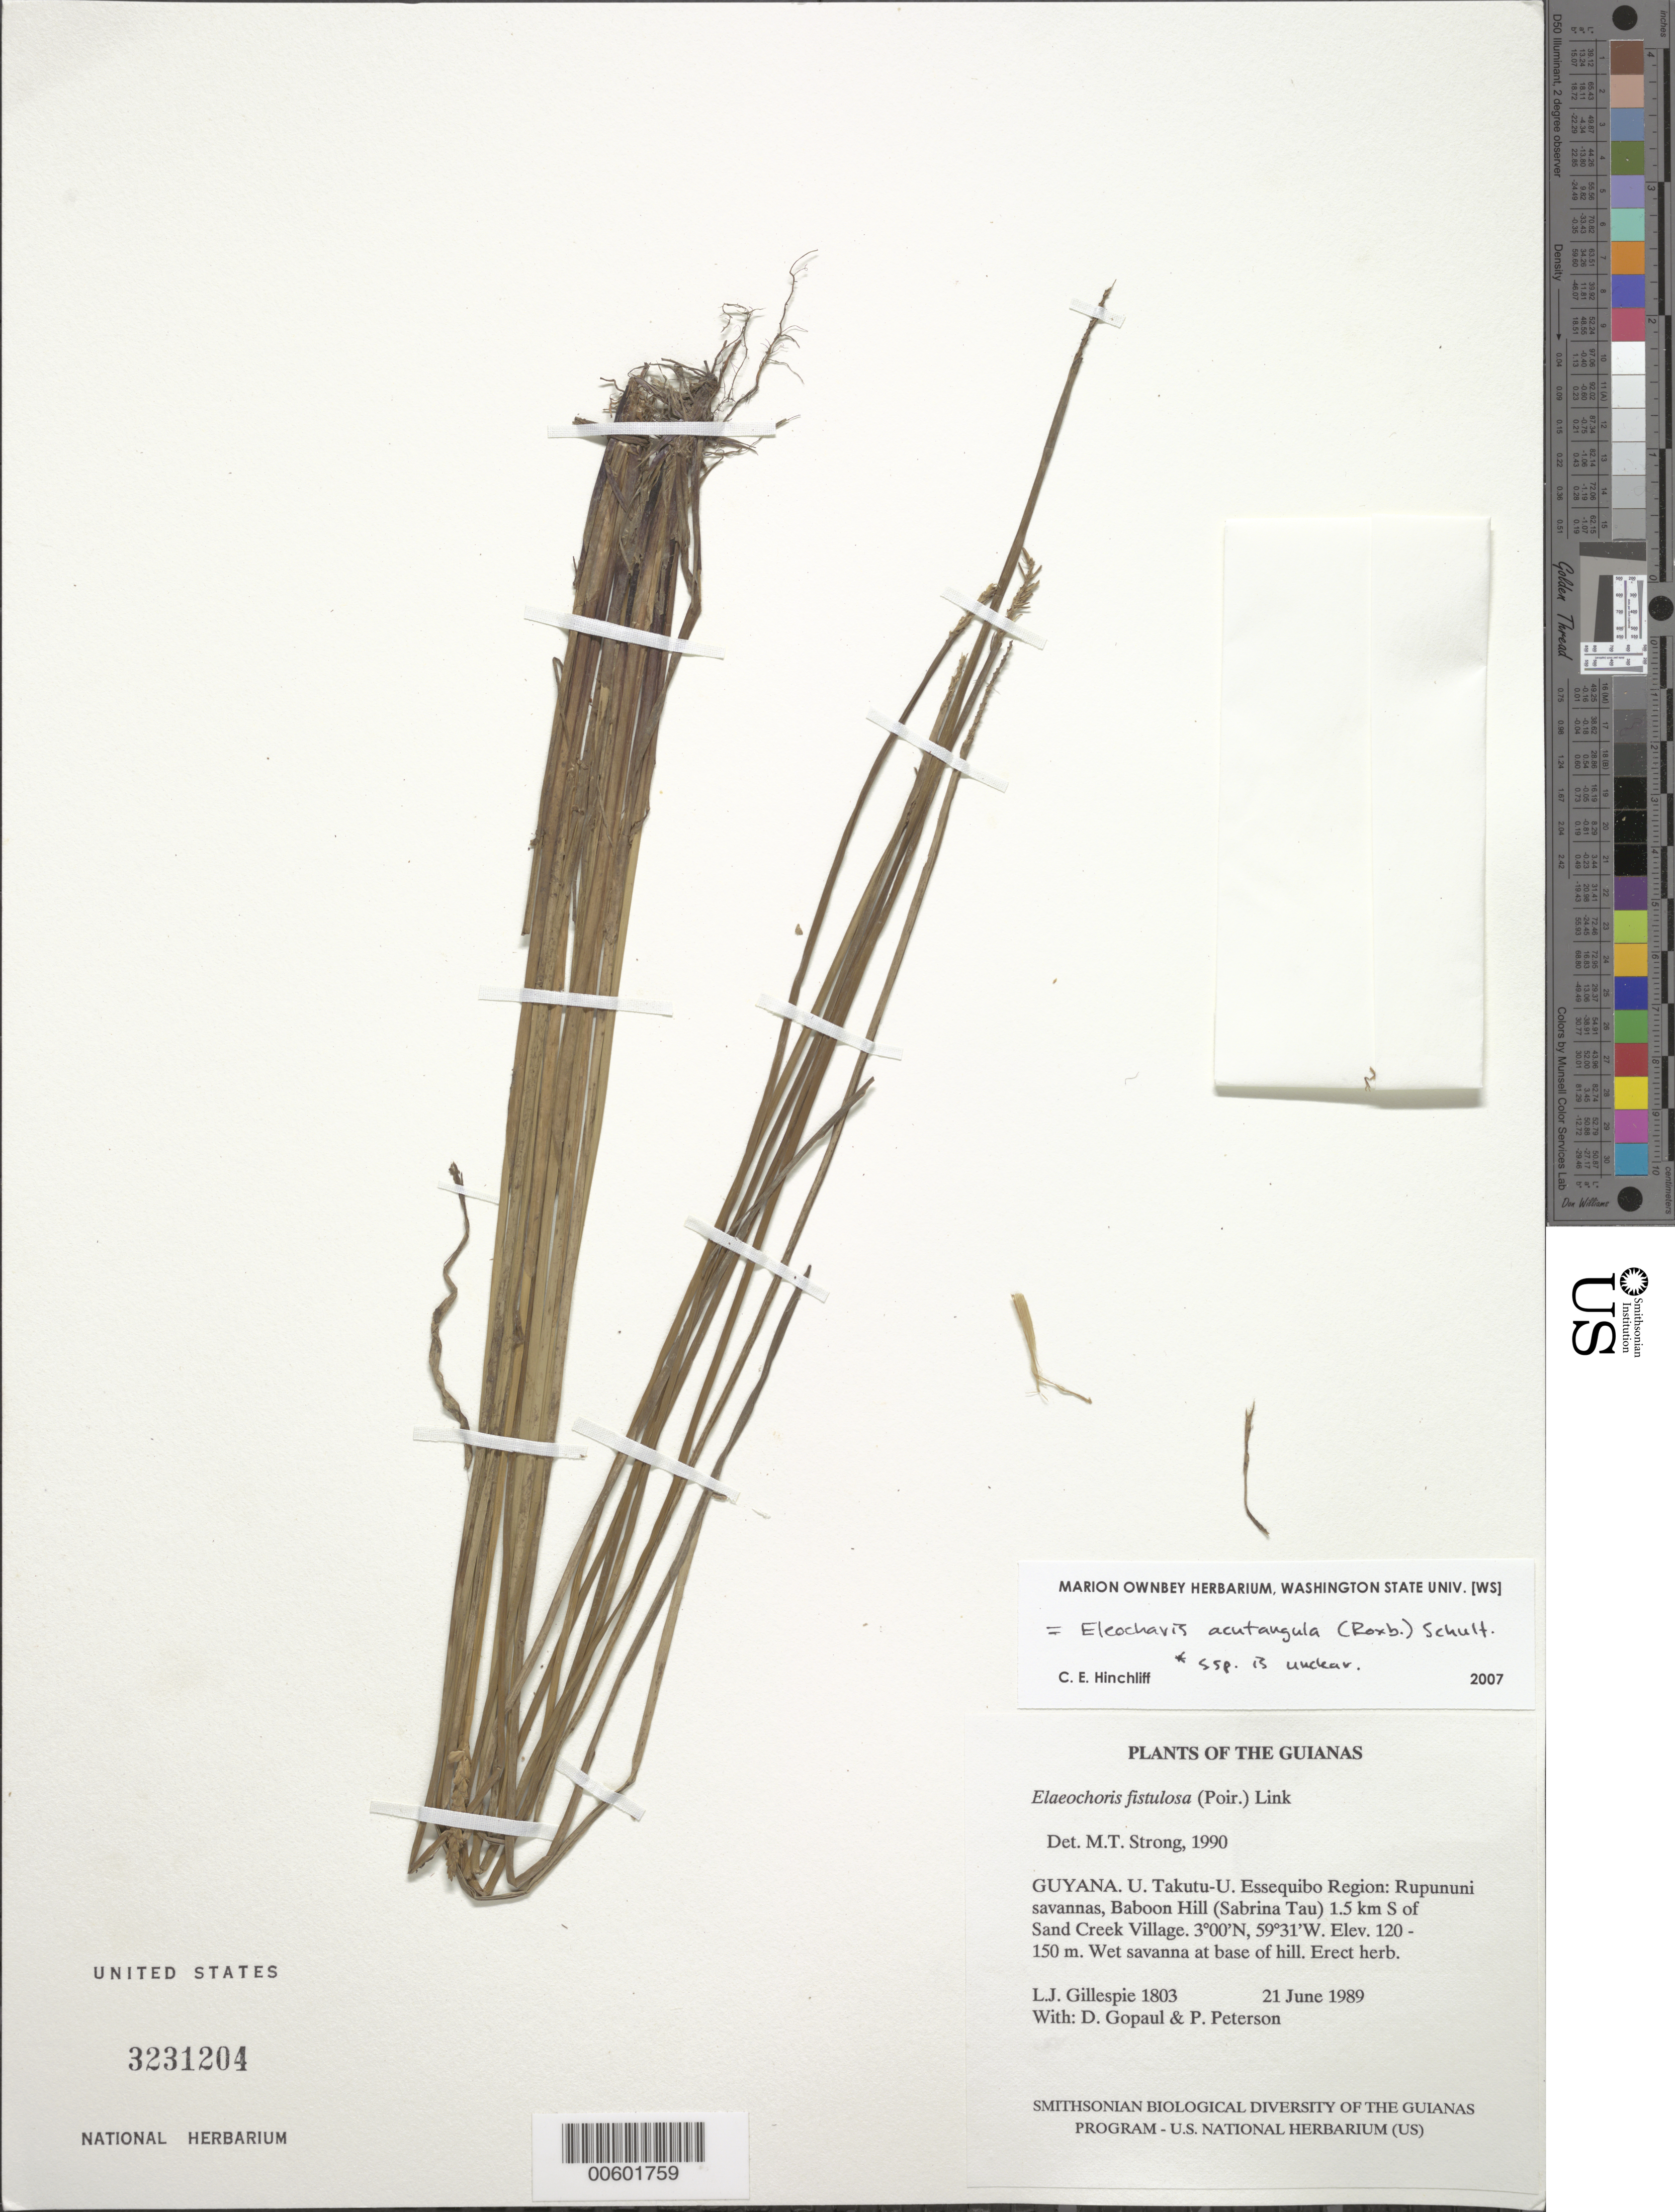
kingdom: Plantae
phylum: Tracheophyta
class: Liliopsida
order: Poales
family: Cyperaceae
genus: Eleocharis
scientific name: Eleocharis acutangula subsp. breviseta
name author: D.J. Rosen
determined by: Rosen, D. J.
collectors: L. J. Gillespie, D. Gopaul & P. M. Peterson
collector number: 1803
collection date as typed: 23 June 1989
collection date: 1989-06-23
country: Guyana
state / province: U. Takutu-U. Essequibo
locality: Rupununi savannas, Baboon Hill (Sabrina Tau) 1.5 km S of Sand Creek Village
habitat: Wet savanna at base of hill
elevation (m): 330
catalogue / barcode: US 3231204